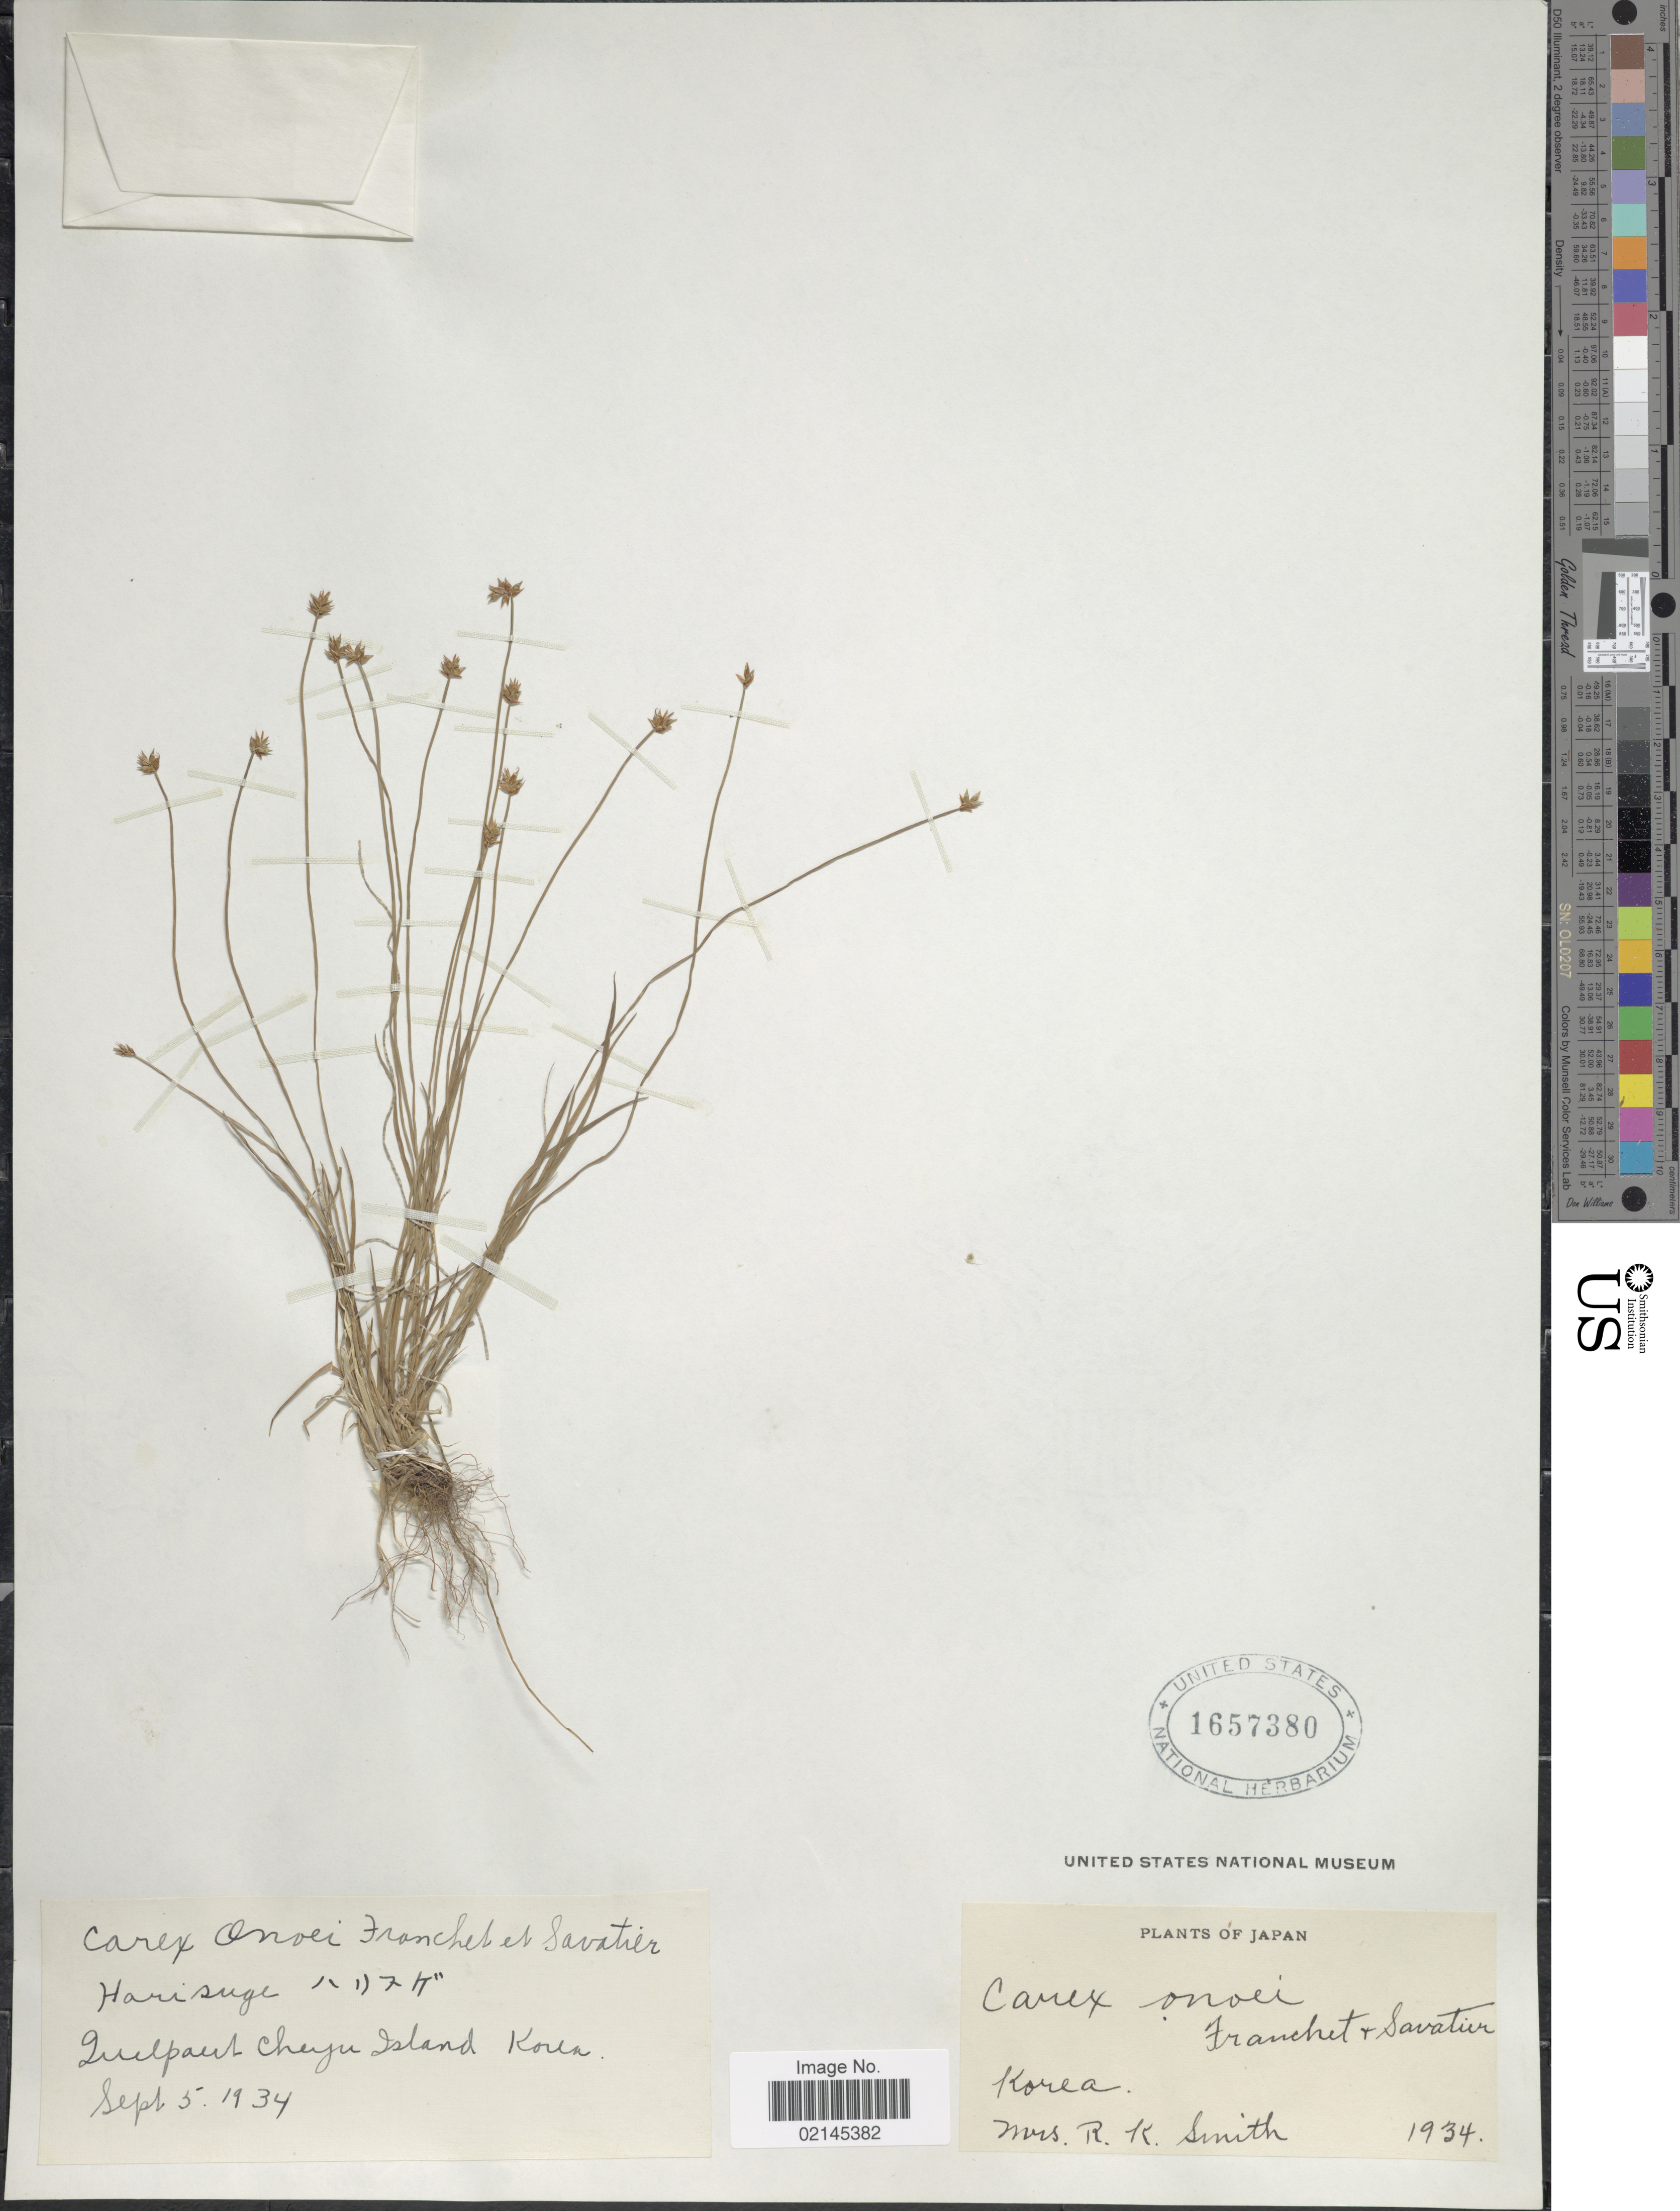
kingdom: Plantae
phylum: Tracheophyta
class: Liliopsida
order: Poales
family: Cyperaceae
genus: Carex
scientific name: Carex onoei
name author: Franch. & Sav.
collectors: Mrs. R. K. Smith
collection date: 1934-09-05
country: North Korea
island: Jeju Island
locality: Quelpart Island (Quelpart Island)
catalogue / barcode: US 1657380